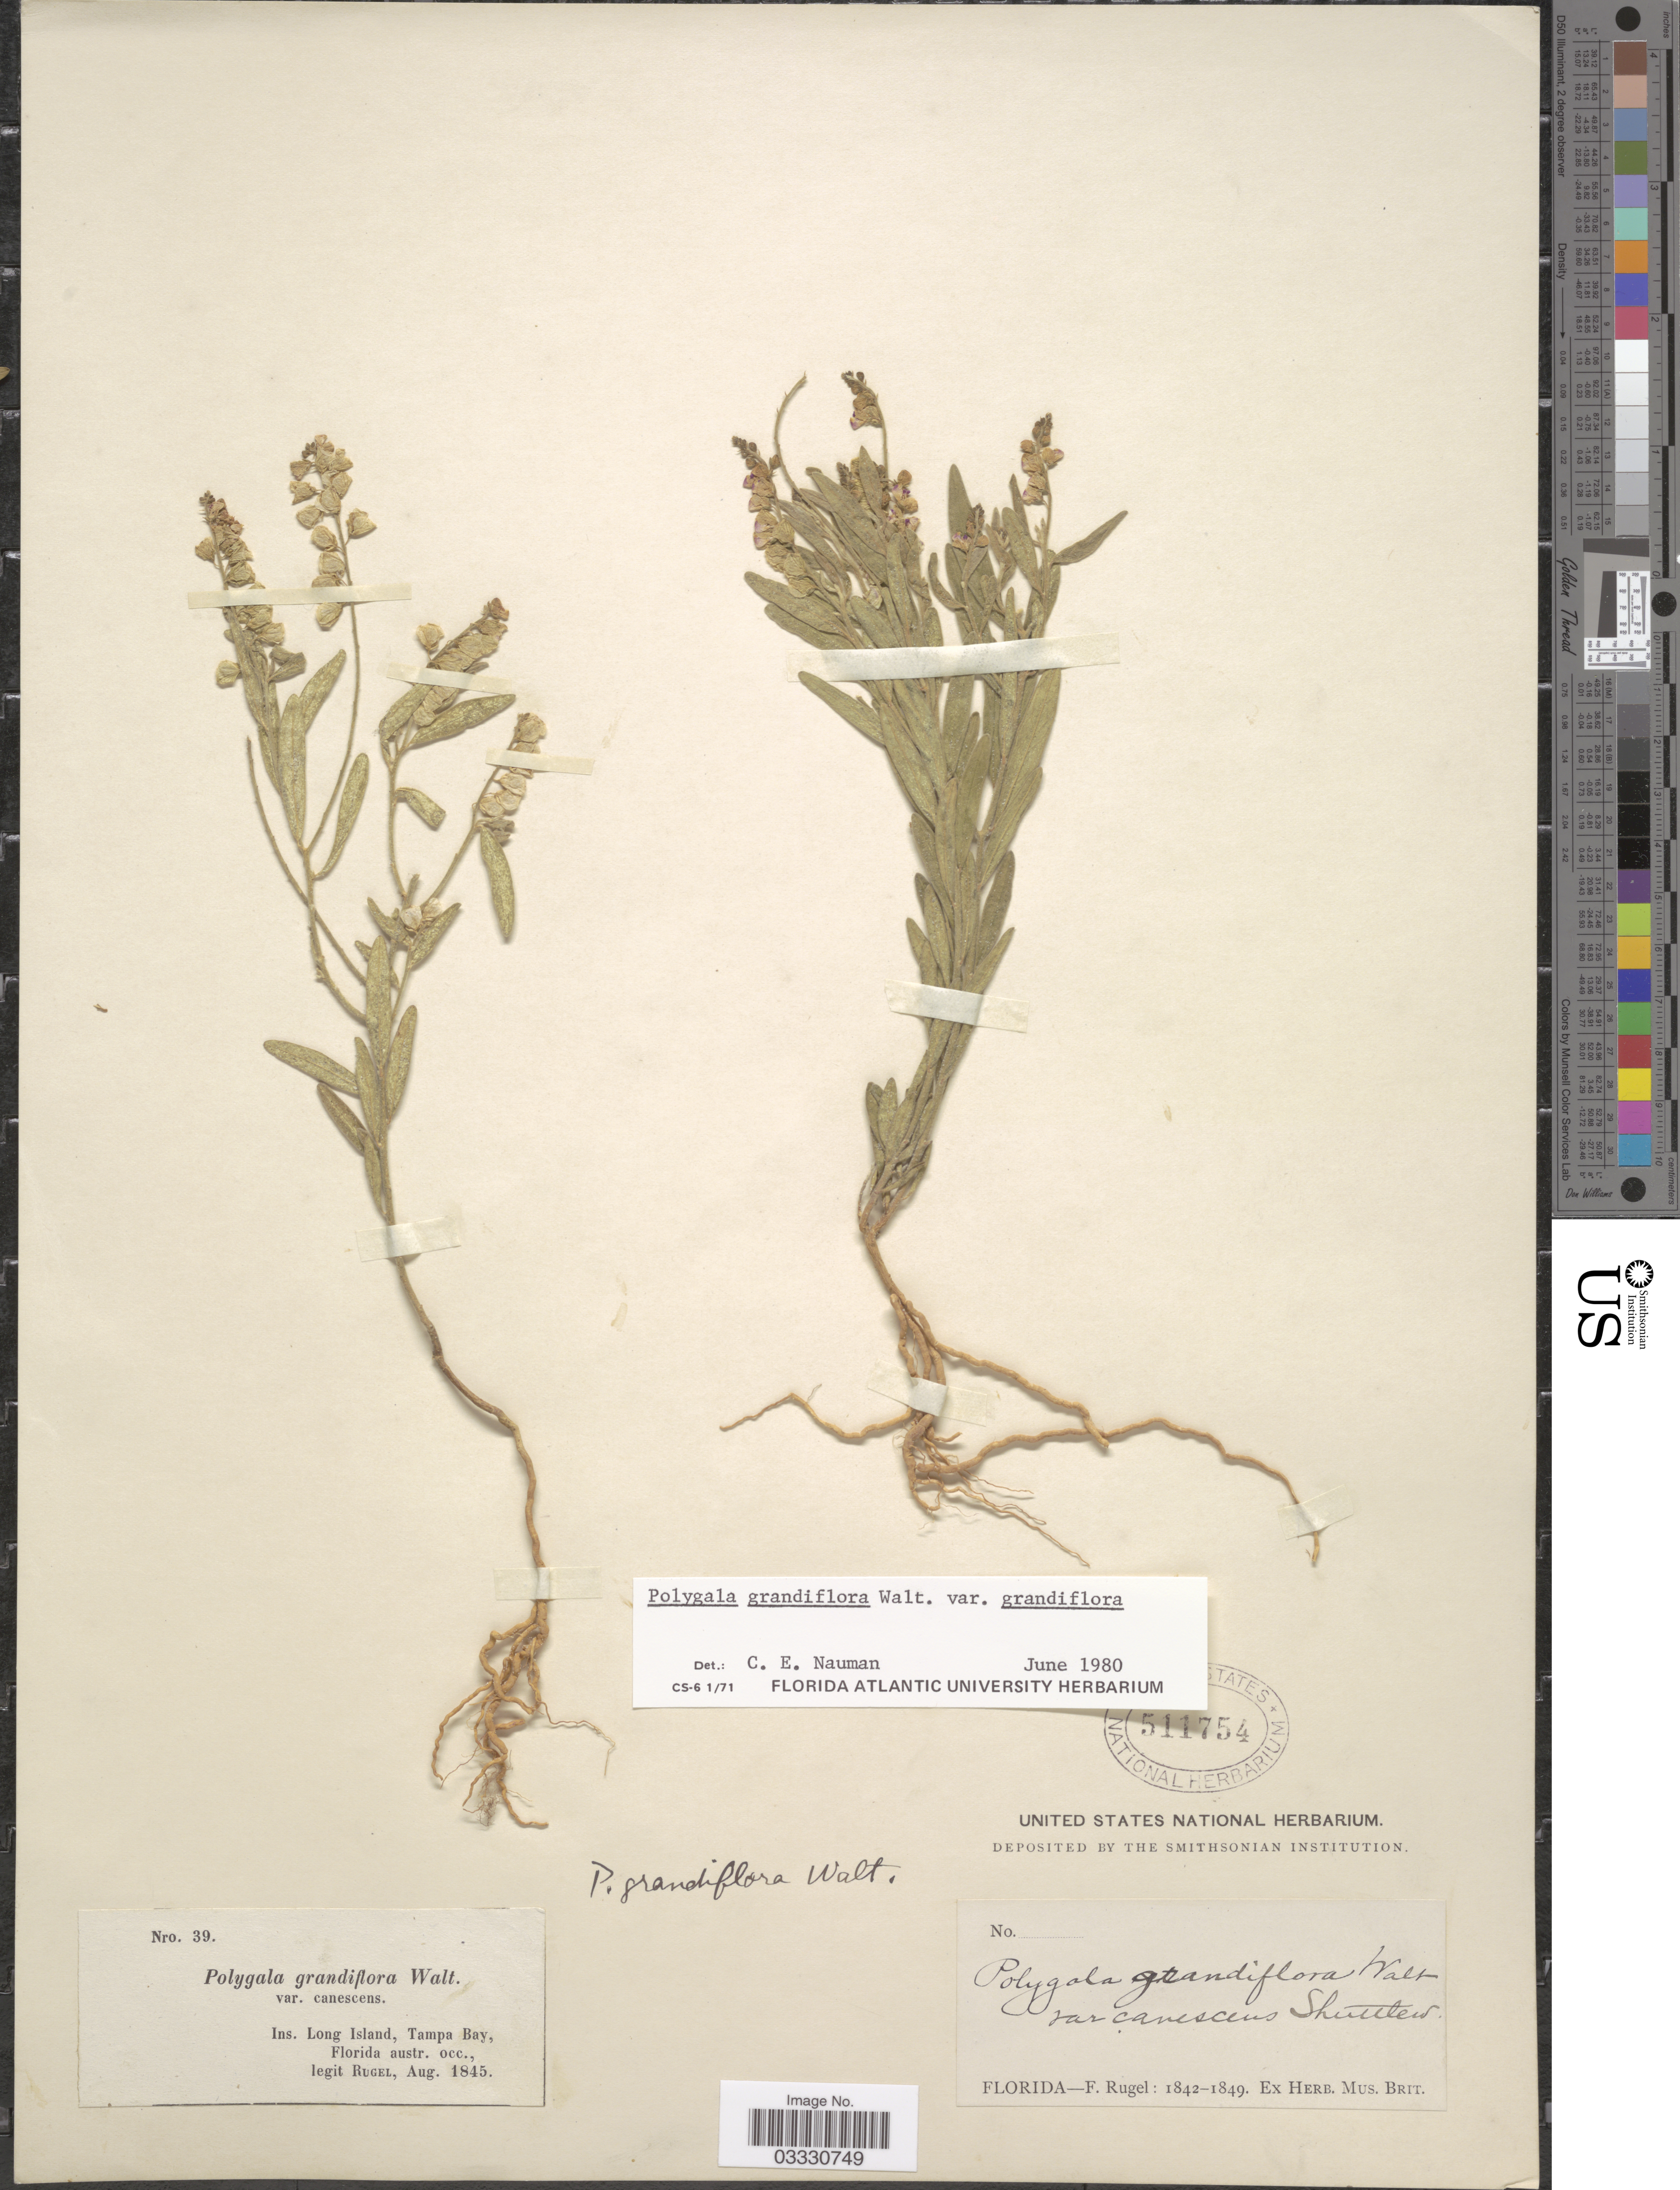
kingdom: Plantae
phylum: Tracheophyta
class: Magnoliopsida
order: Fabales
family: Polygalaceae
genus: Asemeia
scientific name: Asemeia grandiflora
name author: (Walter) Small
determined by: Strong, Mark T., (BOT), Smithsonian Institution - National Museum of Natural History (UNITED STATES)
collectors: F. Rugel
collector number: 39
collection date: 1845-08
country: United States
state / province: Florida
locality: Ins. Long Island, Tampa Bay, Florida austr. occ.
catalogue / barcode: US 511754